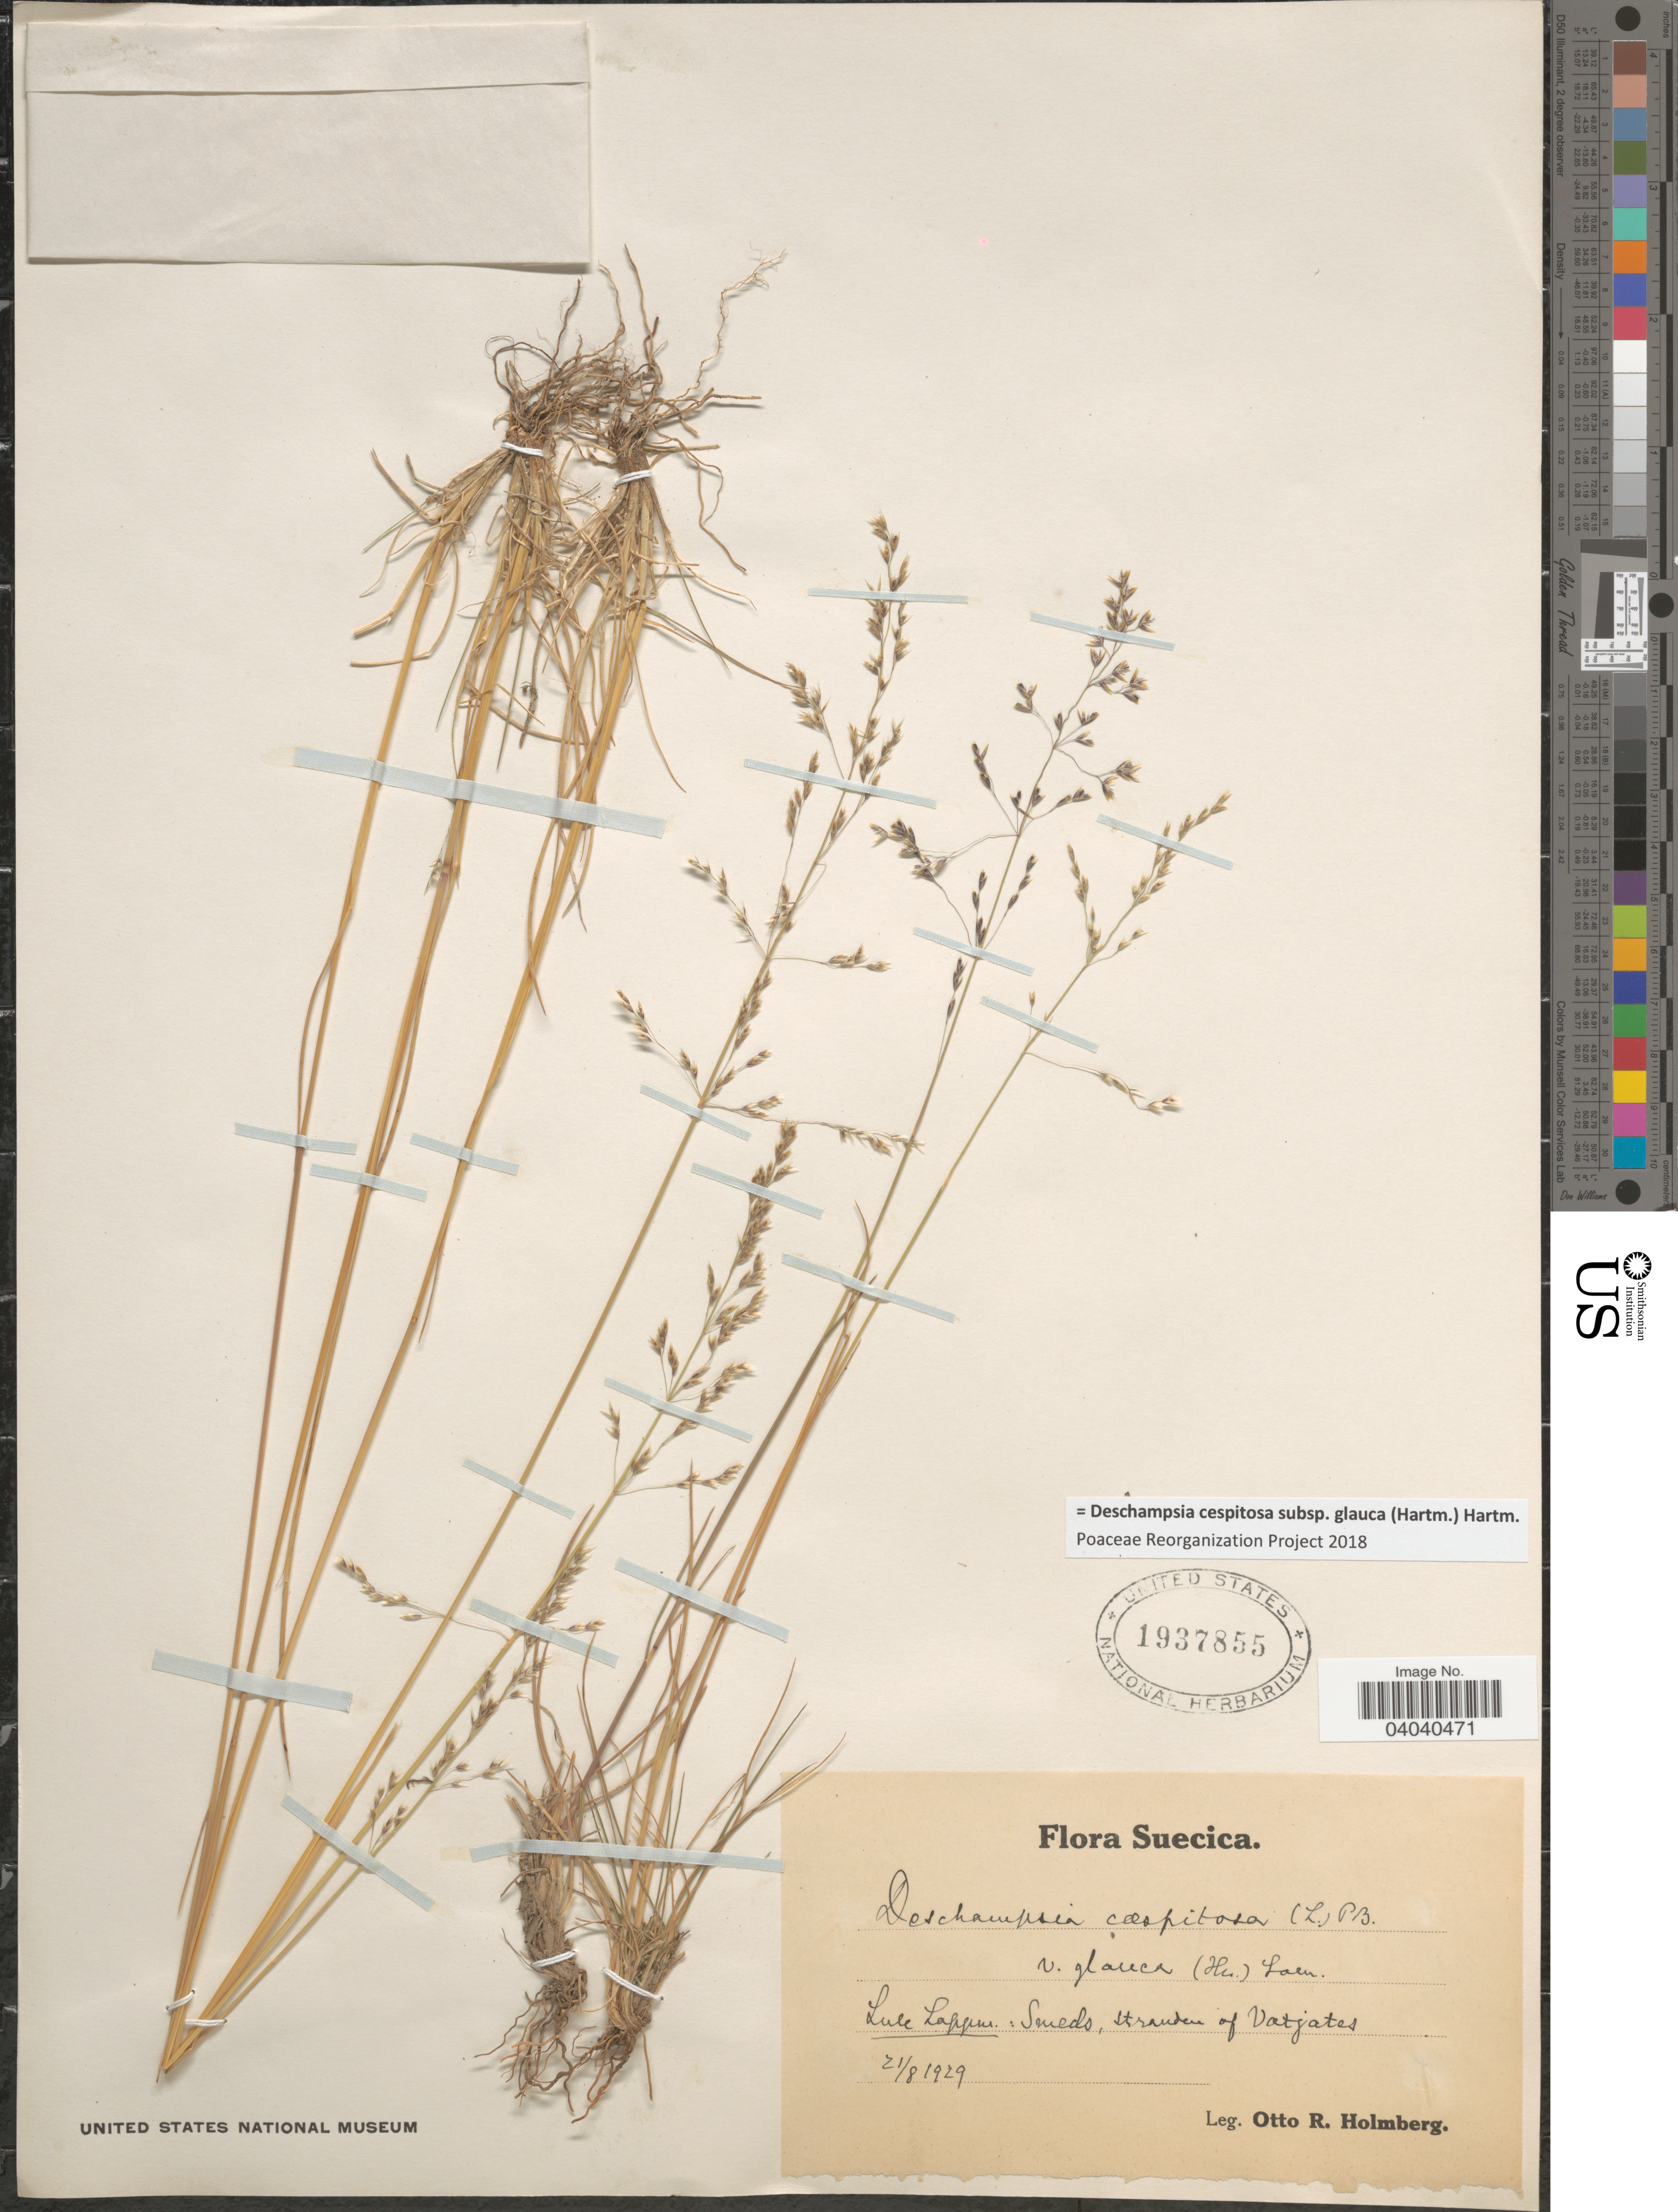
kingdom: Plantae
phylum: Tracheophyta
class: Liliopsida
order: Poales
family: Poaceae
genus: Deschampsia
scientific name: Deschampsia cespitosa subsp. glauca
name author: (Hartm.) Hartm.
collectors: O. Holmberg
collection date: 1929-08-21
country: Sweden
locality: Suecica. Lule Lappm.: Smeds, stranden of Vatjates.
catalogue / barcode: US 1937855